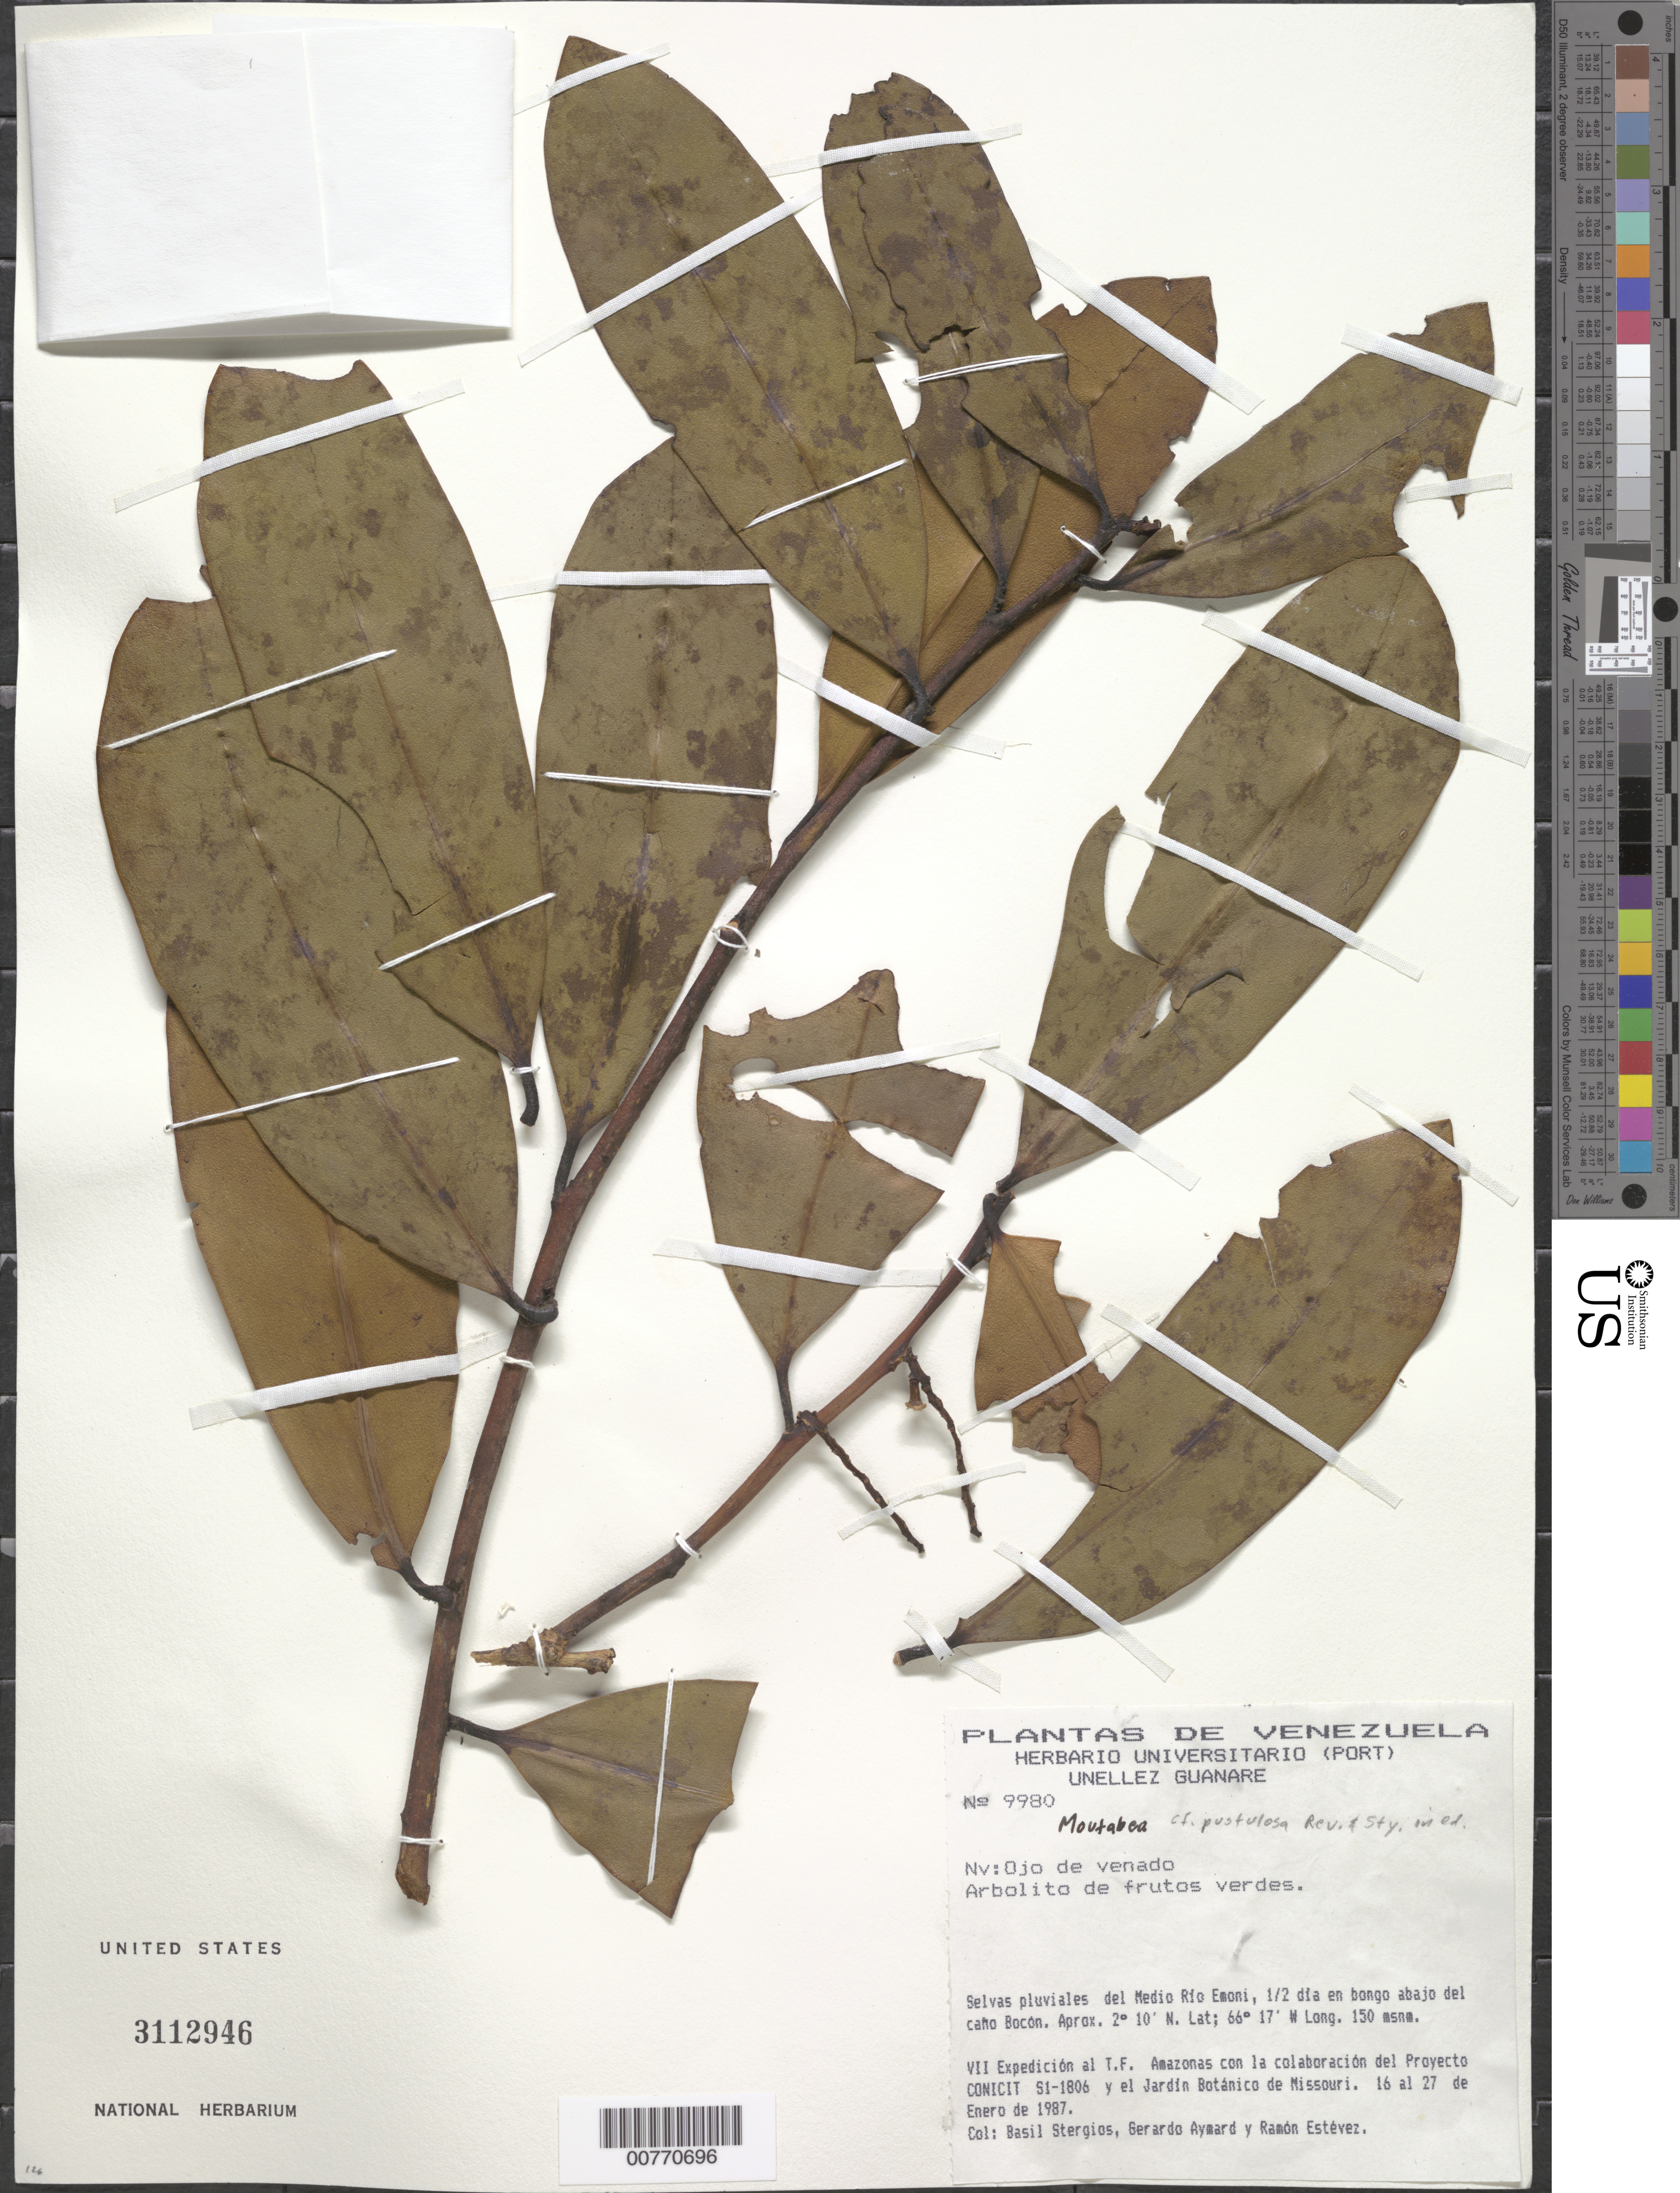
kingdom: Plantae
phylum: Tracheophyta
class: Magnoliopsida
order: Fabales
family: Polygalaceae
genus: Moutabea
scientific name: Moutabea sp.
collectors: B. G. Stergios, G. A. Aymard & R. Estevez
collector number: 9980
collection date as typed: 16-Jan-87 to 27-Jan-87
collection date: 1987-01-16/1987-01-27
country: Venezuela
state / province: Amazonas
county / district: Río Negro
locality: Río Emoni, Caño Bocón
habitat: Rainforest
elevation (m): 150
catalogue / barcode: US 3112946